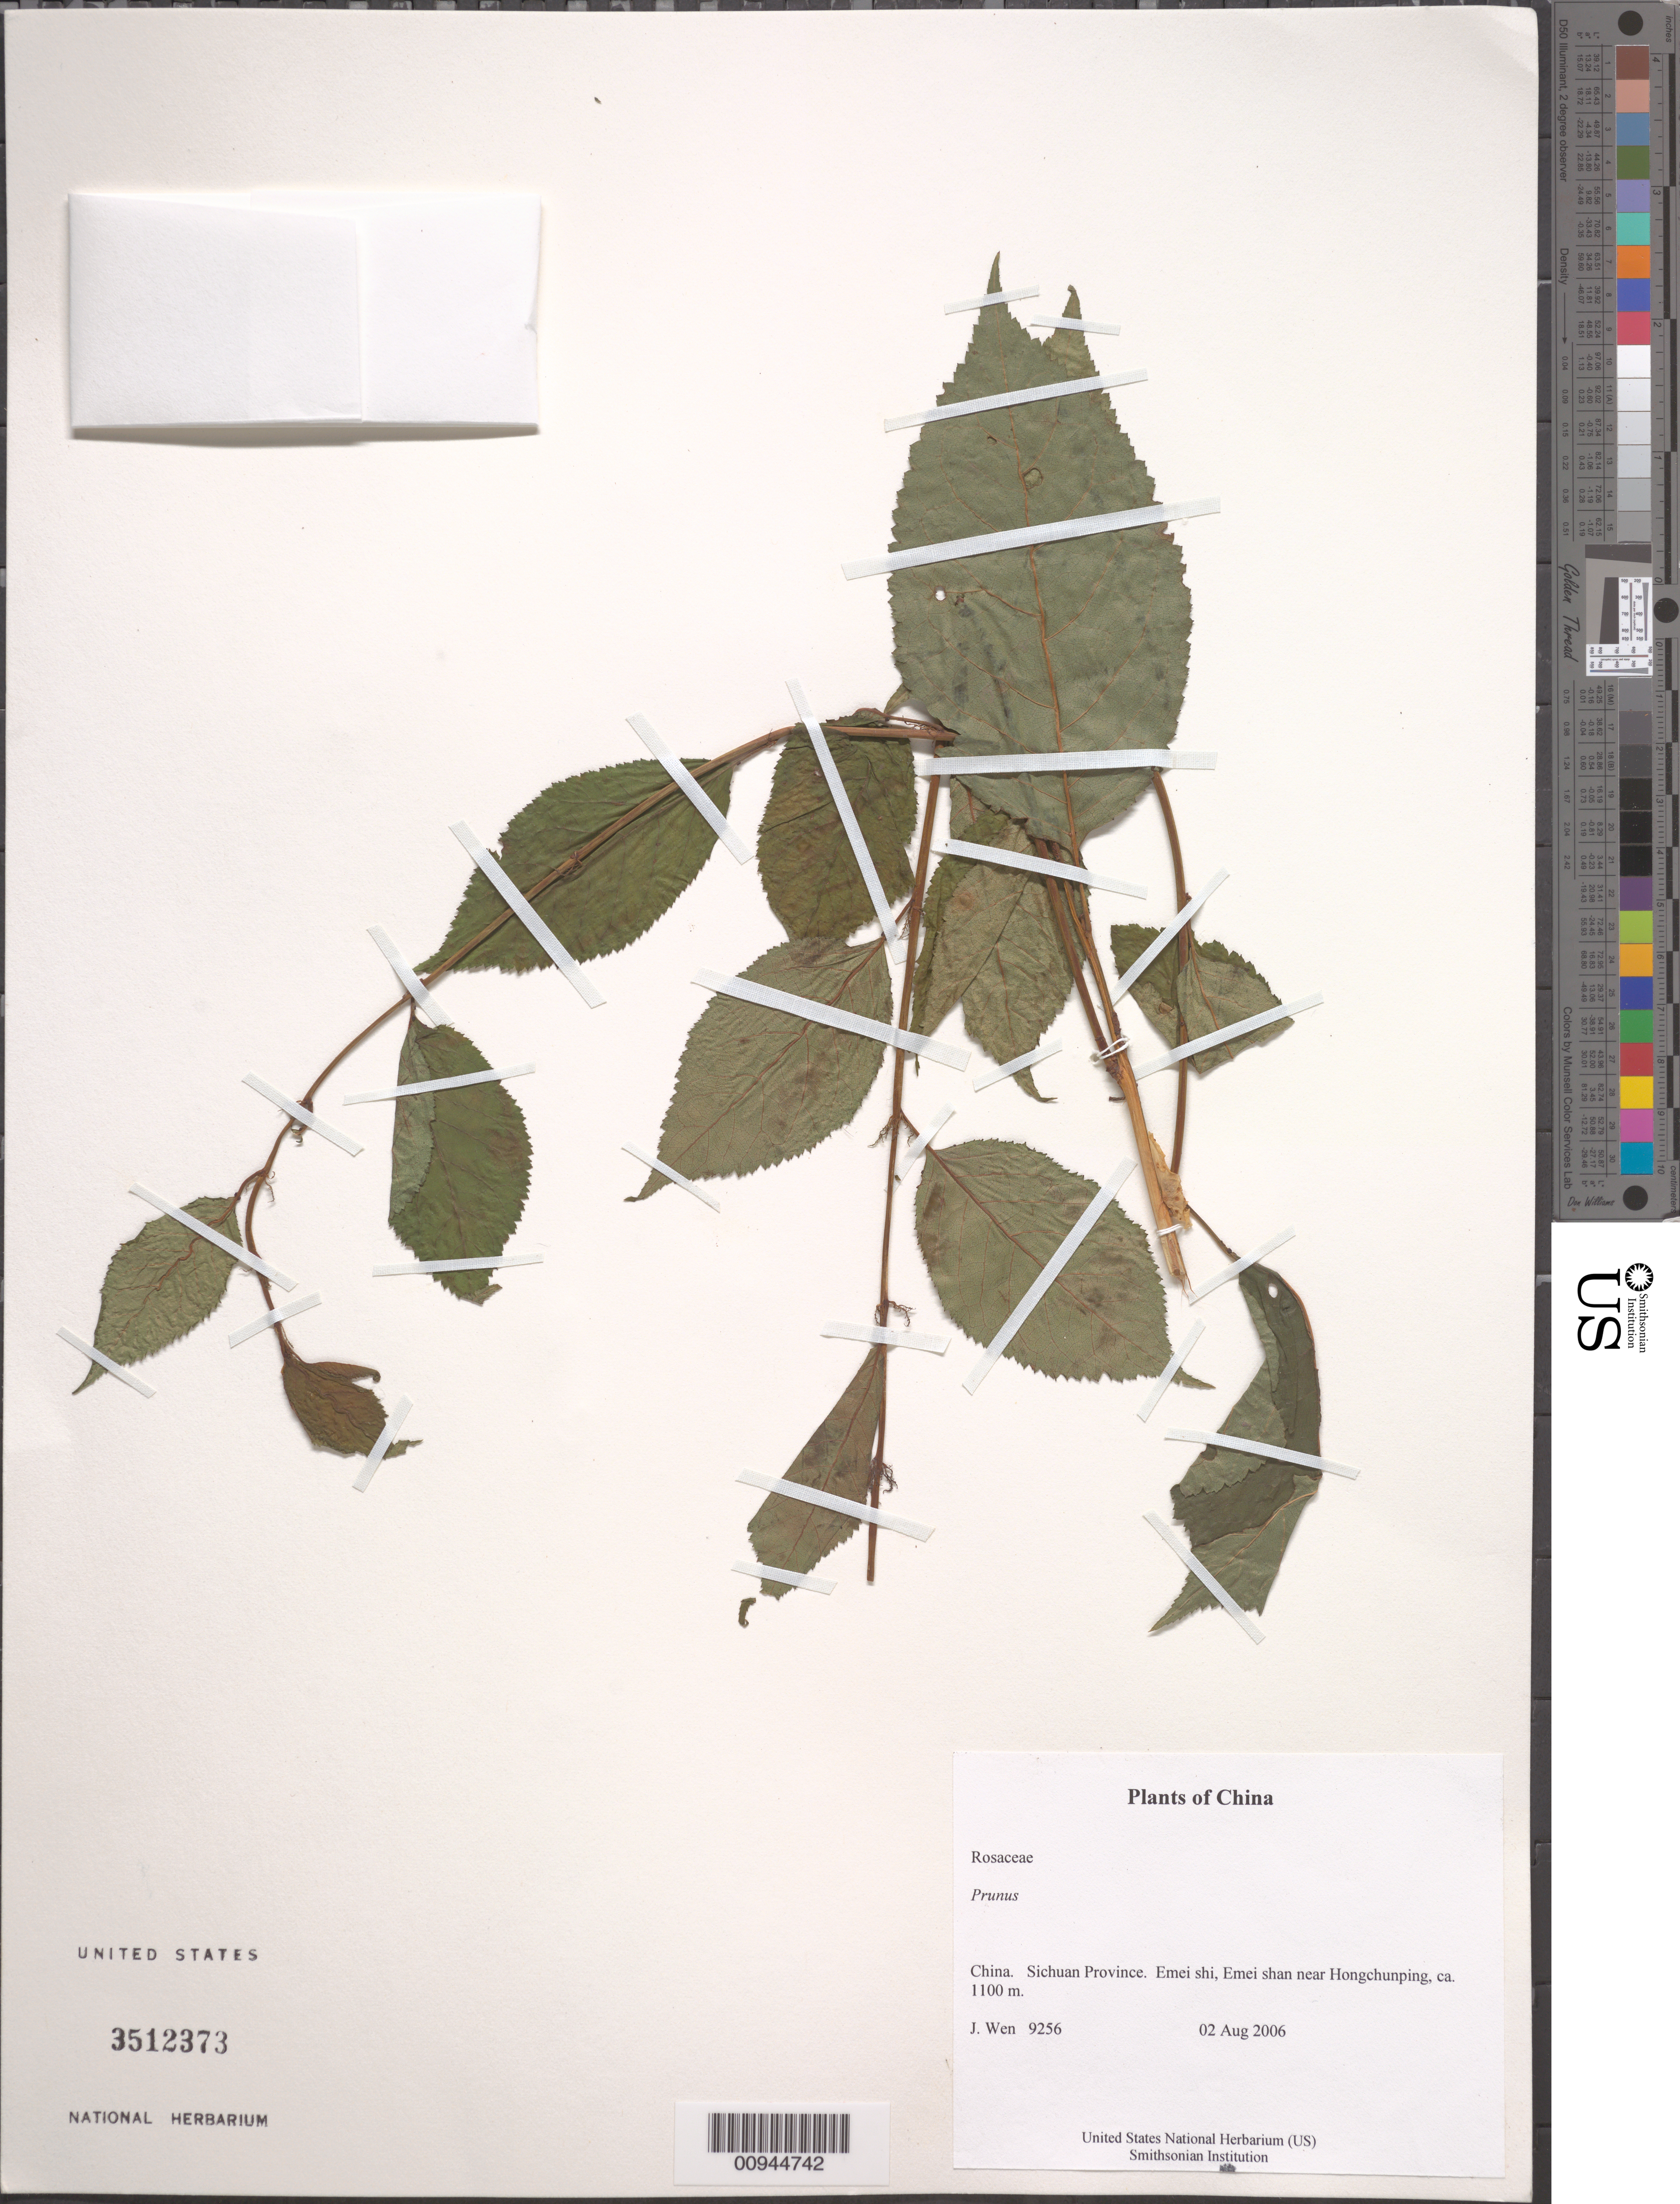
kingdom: Plantae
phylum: Tracheophyta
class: Magnoliopsida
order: Rosales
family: Rosaceae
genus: Prunus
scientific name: Prunus sp.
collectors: J. Wen & S. Wu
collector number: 9256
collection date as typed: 02 Aug 2006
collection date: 2006-08-02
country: China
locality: Sichuan Province. Emei shi, Emei shan near Hongchunping, ca 1100m.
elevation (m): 400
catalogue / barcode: US 3512373